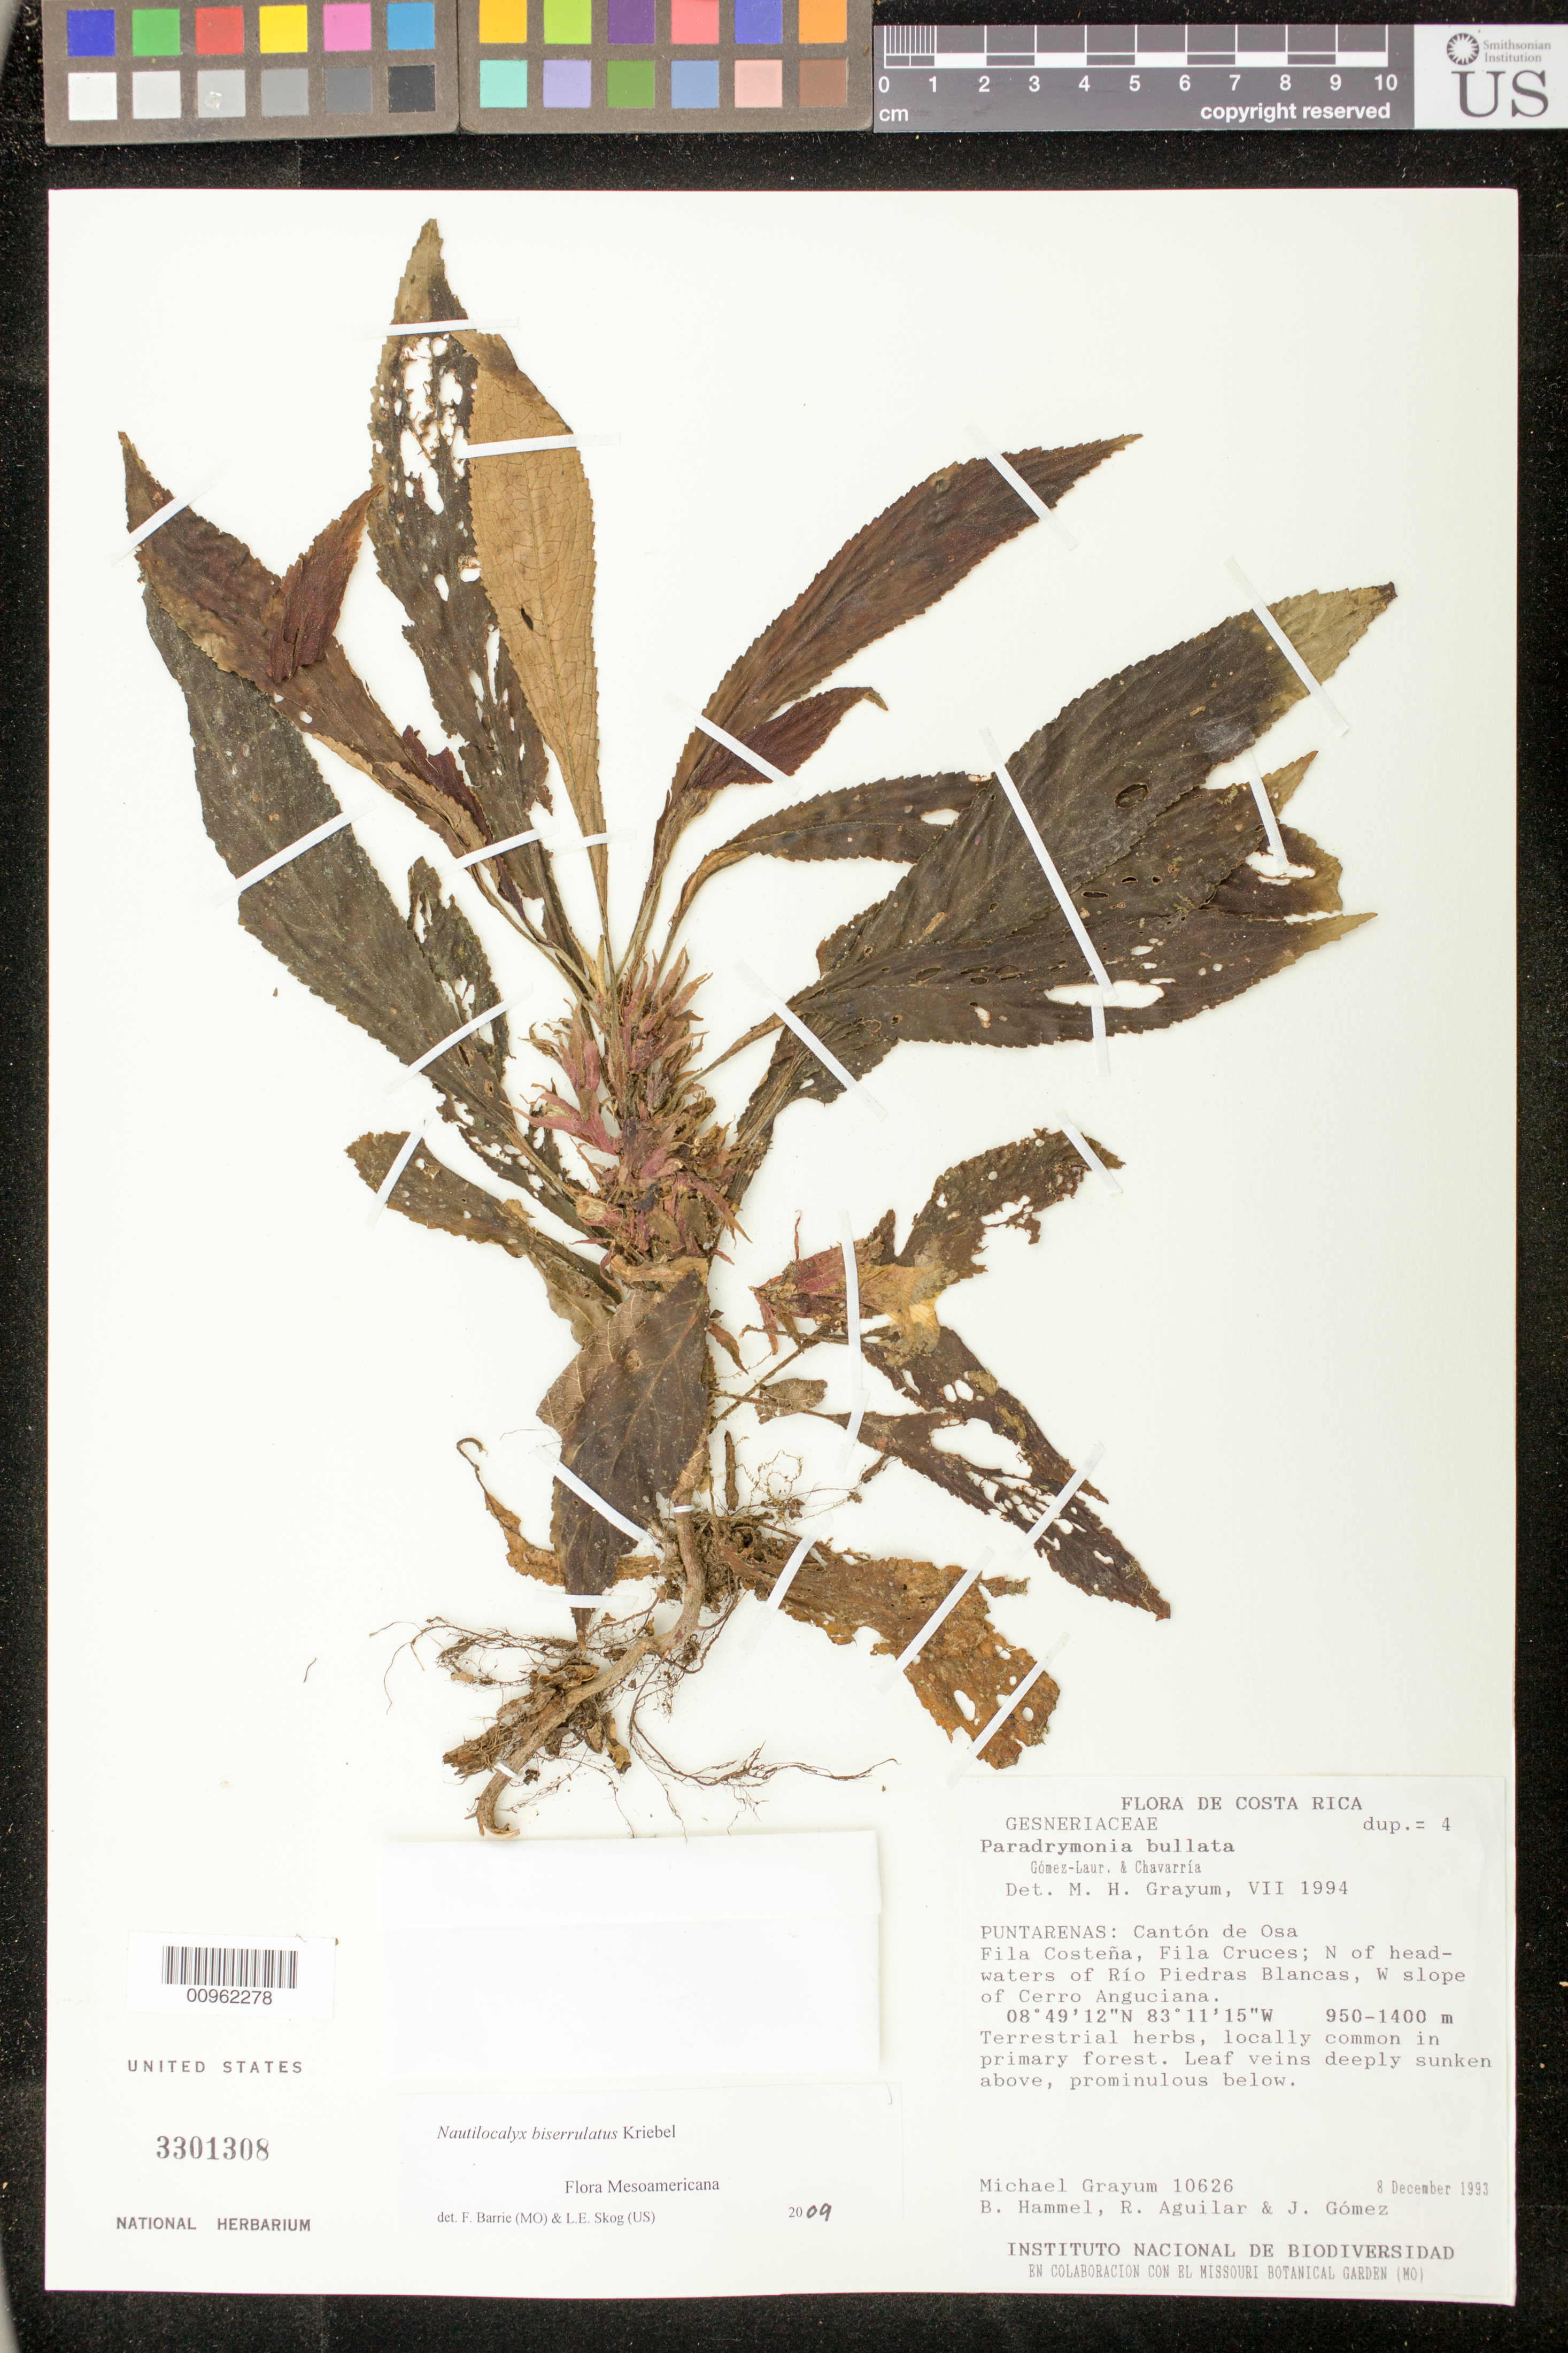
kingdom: Plantae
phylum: Tracheophyta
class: Magnoliopsida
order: Lamiales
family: Gesneriaceae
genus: Nautilocalyx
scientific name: Nautilocalyx biserrulatus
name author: Kriebel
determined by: Barrie, F. R.; Skog, Laurence E.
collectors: M. H. Grayum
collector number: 10626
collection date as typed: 08 Dec 1993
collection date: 1993-12-08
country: Costa Rica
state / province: Puntarenas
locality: Puntarenas: Cantón Osa, Fila Costeña, Fila Cruces; N of headwaters of Rio Piedras Blancas, W slope of Cerro Anguciana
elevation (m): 950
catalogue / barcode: US 3301308